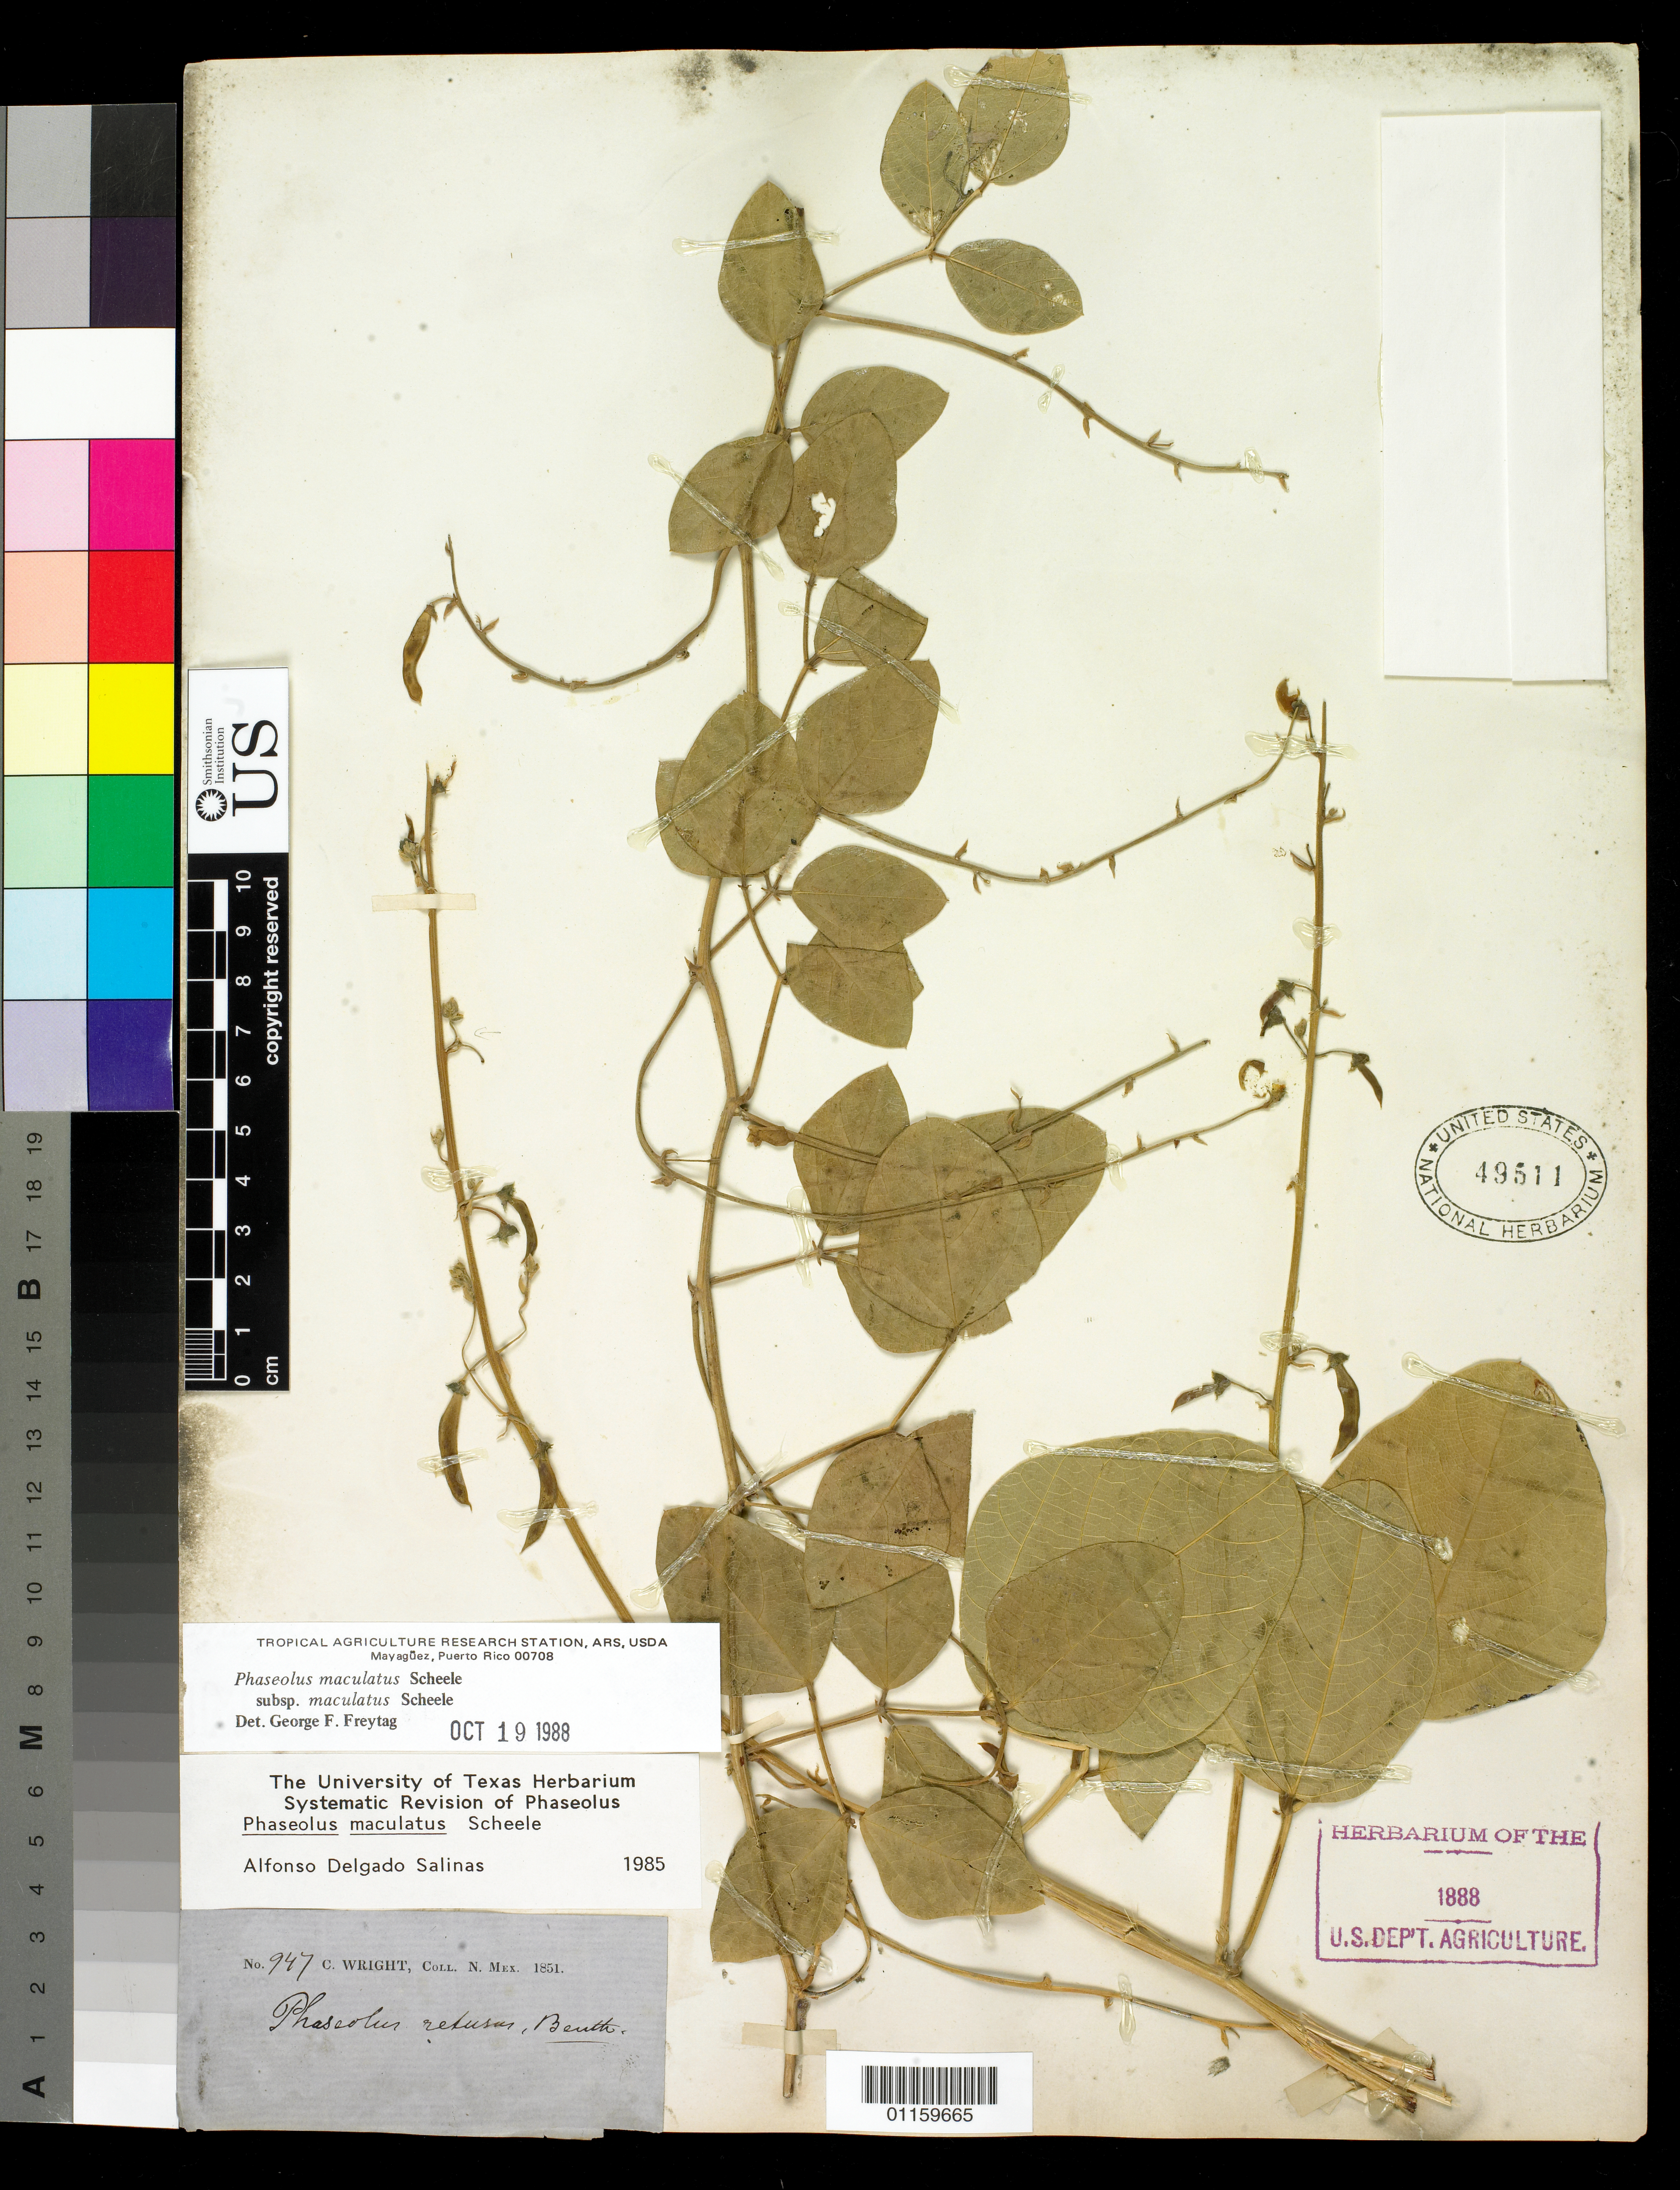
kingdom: Plantae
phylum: Tracheophyta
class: Magnoliopsida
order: Fabales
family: Fabaceae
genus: Phaseolus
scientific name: Phaseolus maculatus subsp. maculatus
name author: Scheele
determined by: Freytag, G. F.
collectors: C. Wright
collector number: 947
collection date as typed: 1851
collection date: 1851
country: United States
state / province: New Mexico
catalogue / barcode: US 49511